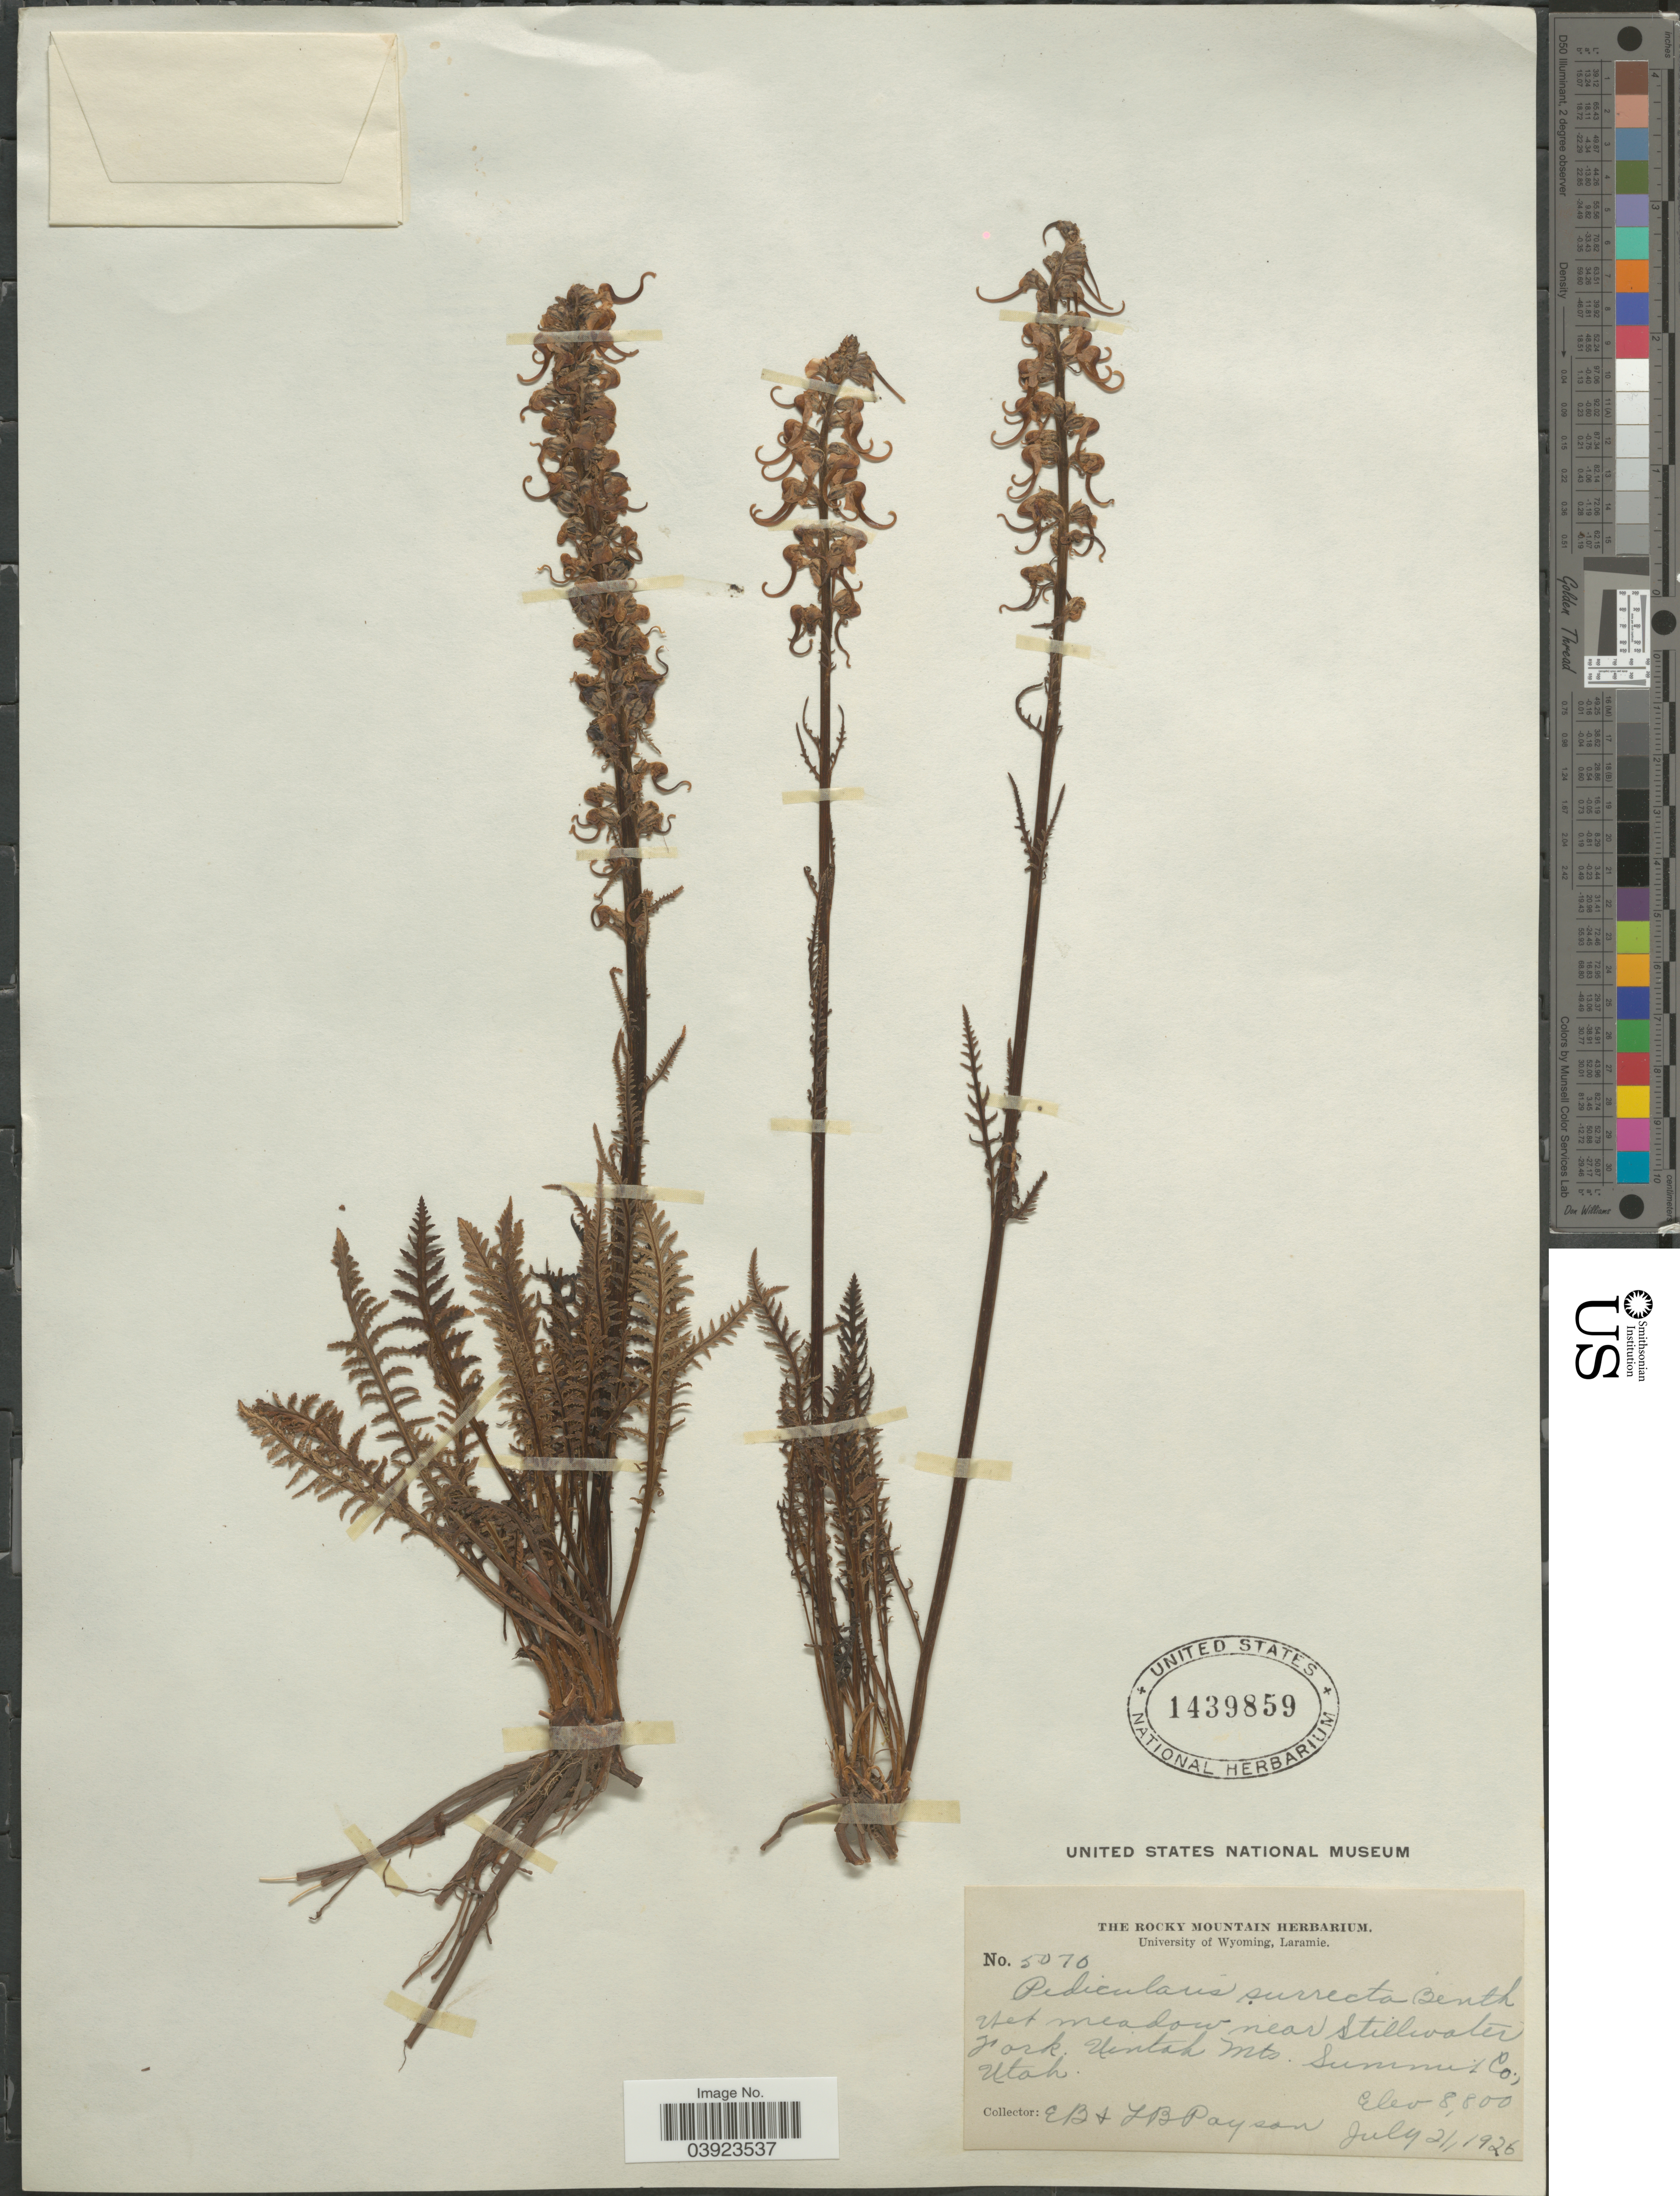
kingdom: Plantae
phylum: Tracheophyta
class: Magnoliopsida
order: Lamiales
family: Orobanchaceae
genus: Pedicularis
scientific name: Pedicularis surrecta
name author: Benth.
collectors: E. B. Payson & L. Payson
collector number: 5070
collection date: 1926-07-21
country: United States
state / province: Utah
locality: Wet meadow near Stillwater Fork. Uintah Mts. Summit Co.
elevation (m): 2682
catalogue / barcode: US 1439859